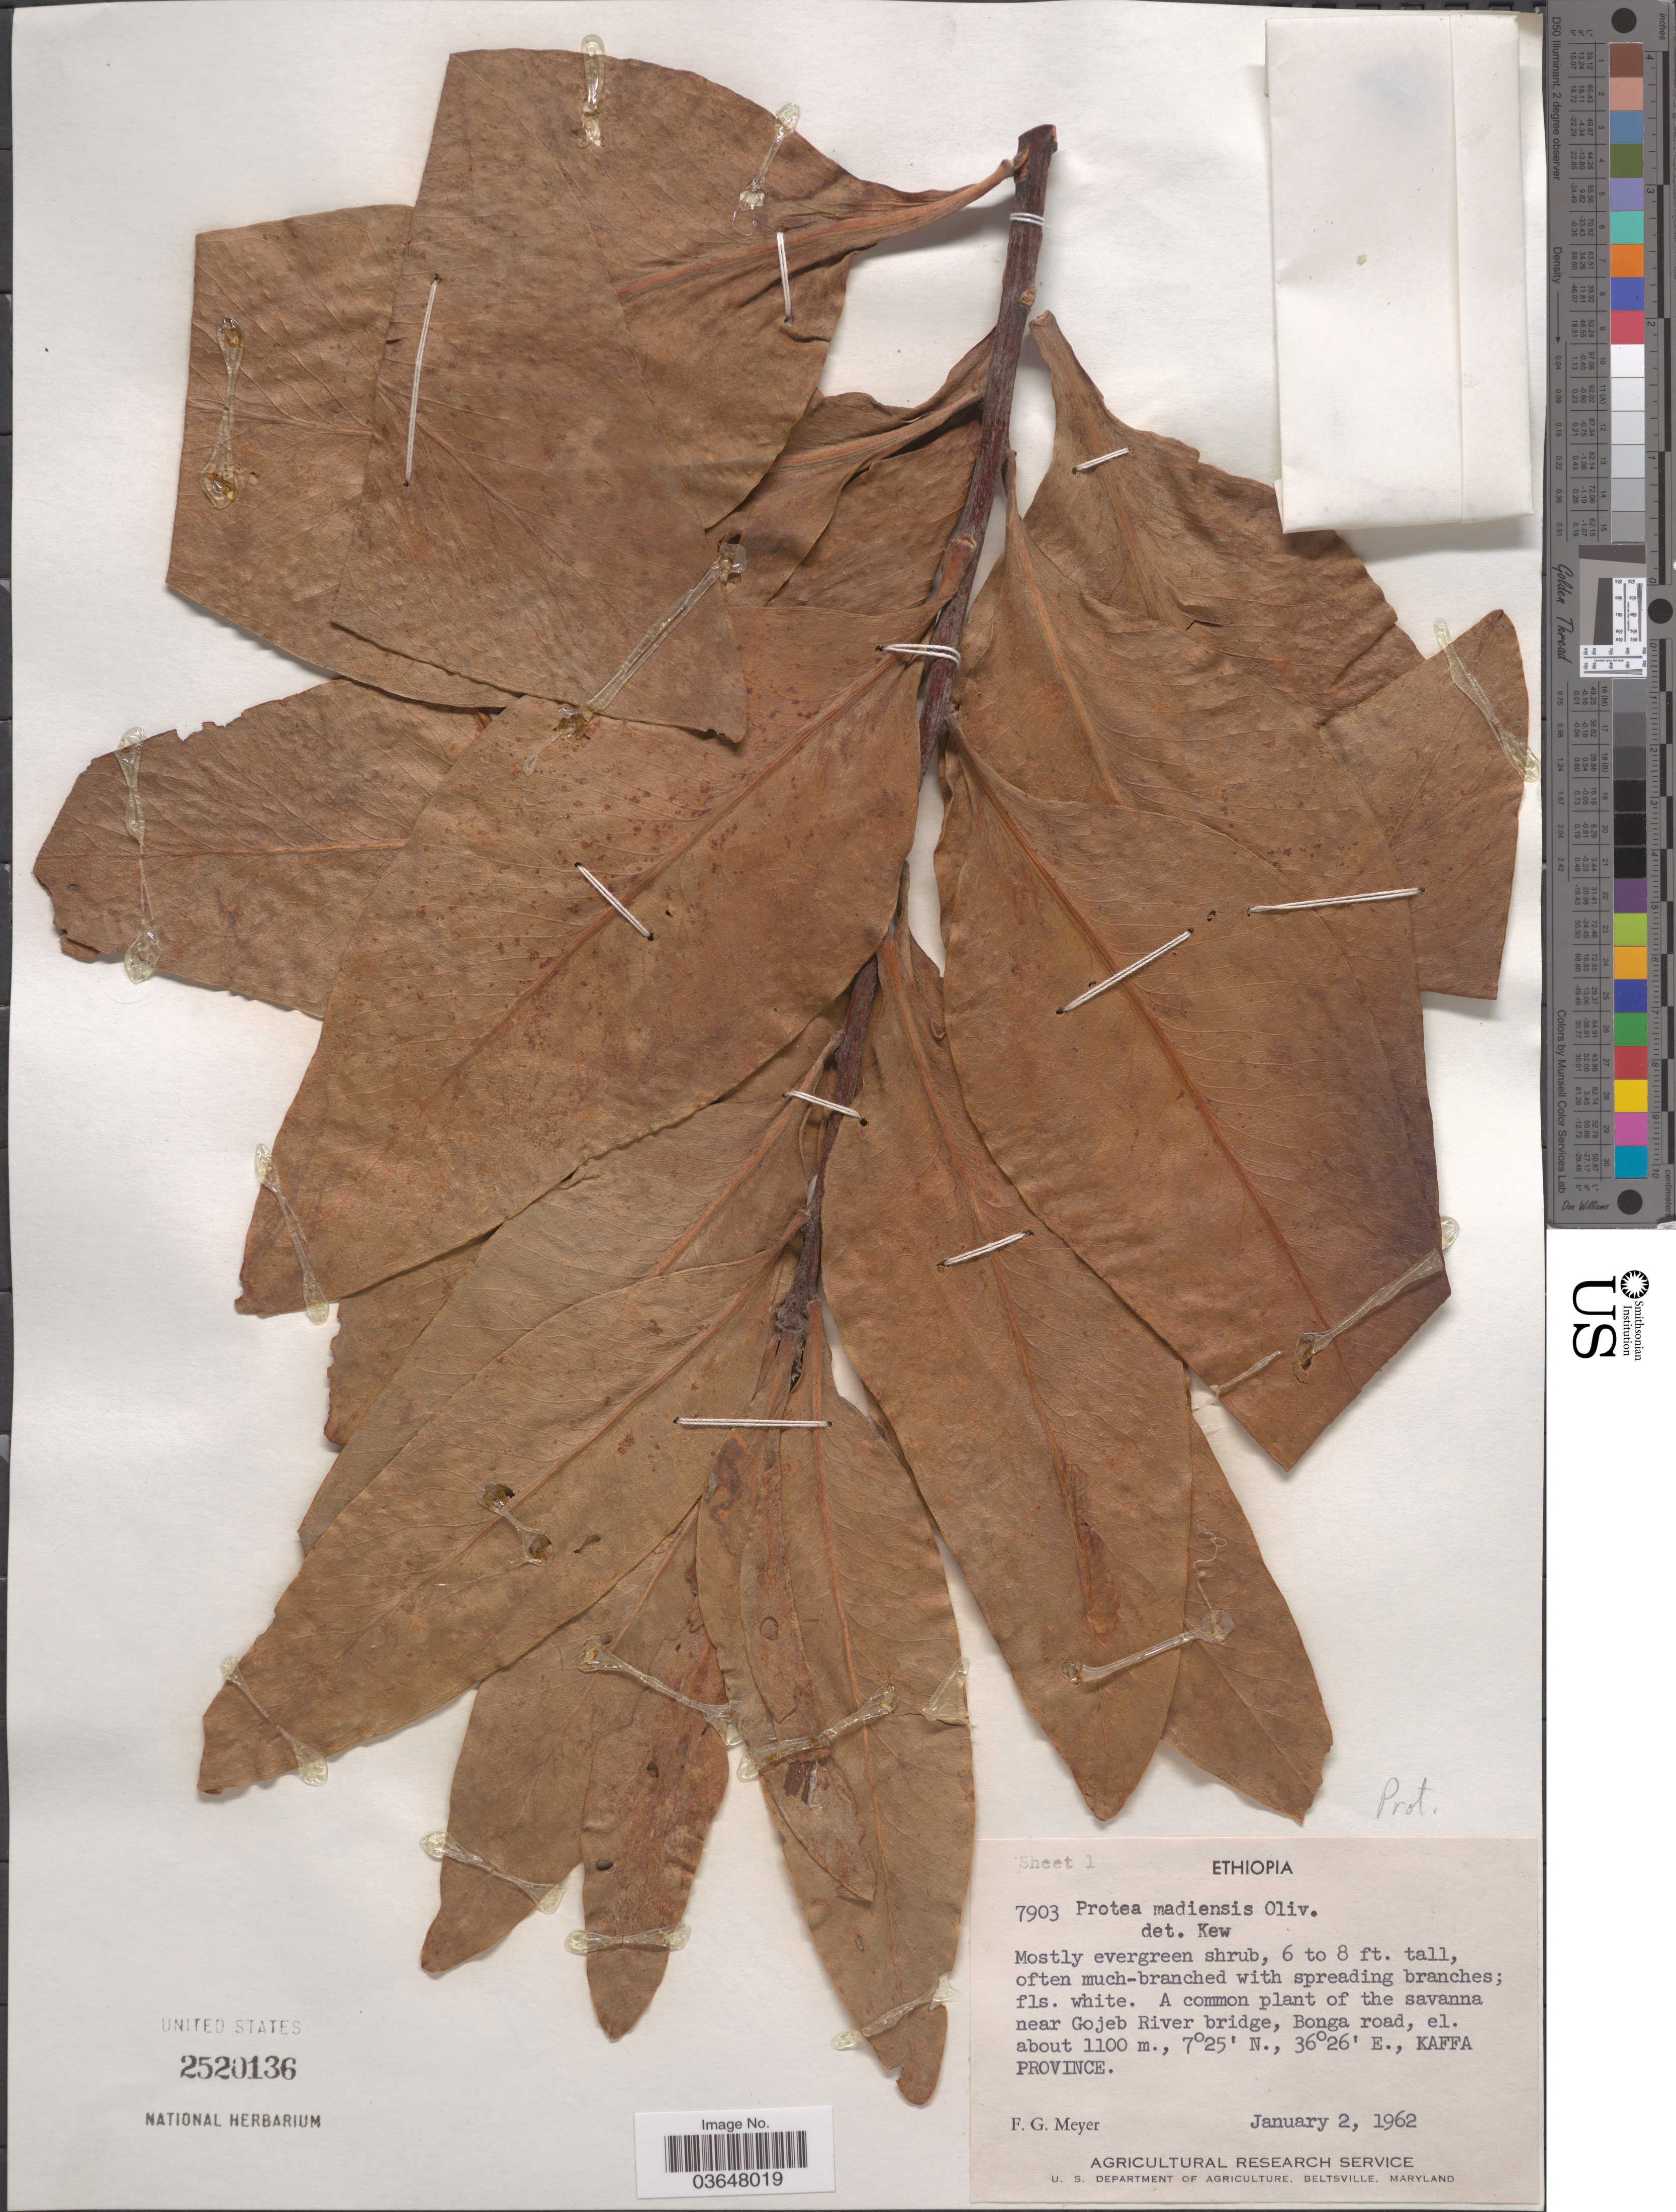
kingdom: Plantae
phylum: Tracheophyta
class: Magnoliopsida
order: Proteales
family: Proteaceae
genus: Protea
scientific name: Protea madiensis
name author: Oliv.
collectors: F. G. Meyer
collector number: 7903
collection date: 1962-01-02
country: Ethiopia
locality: The savanna near Gojeb River bridge, Bonga road, Kaffa Province.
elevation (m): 1100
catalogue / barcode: US 2520136